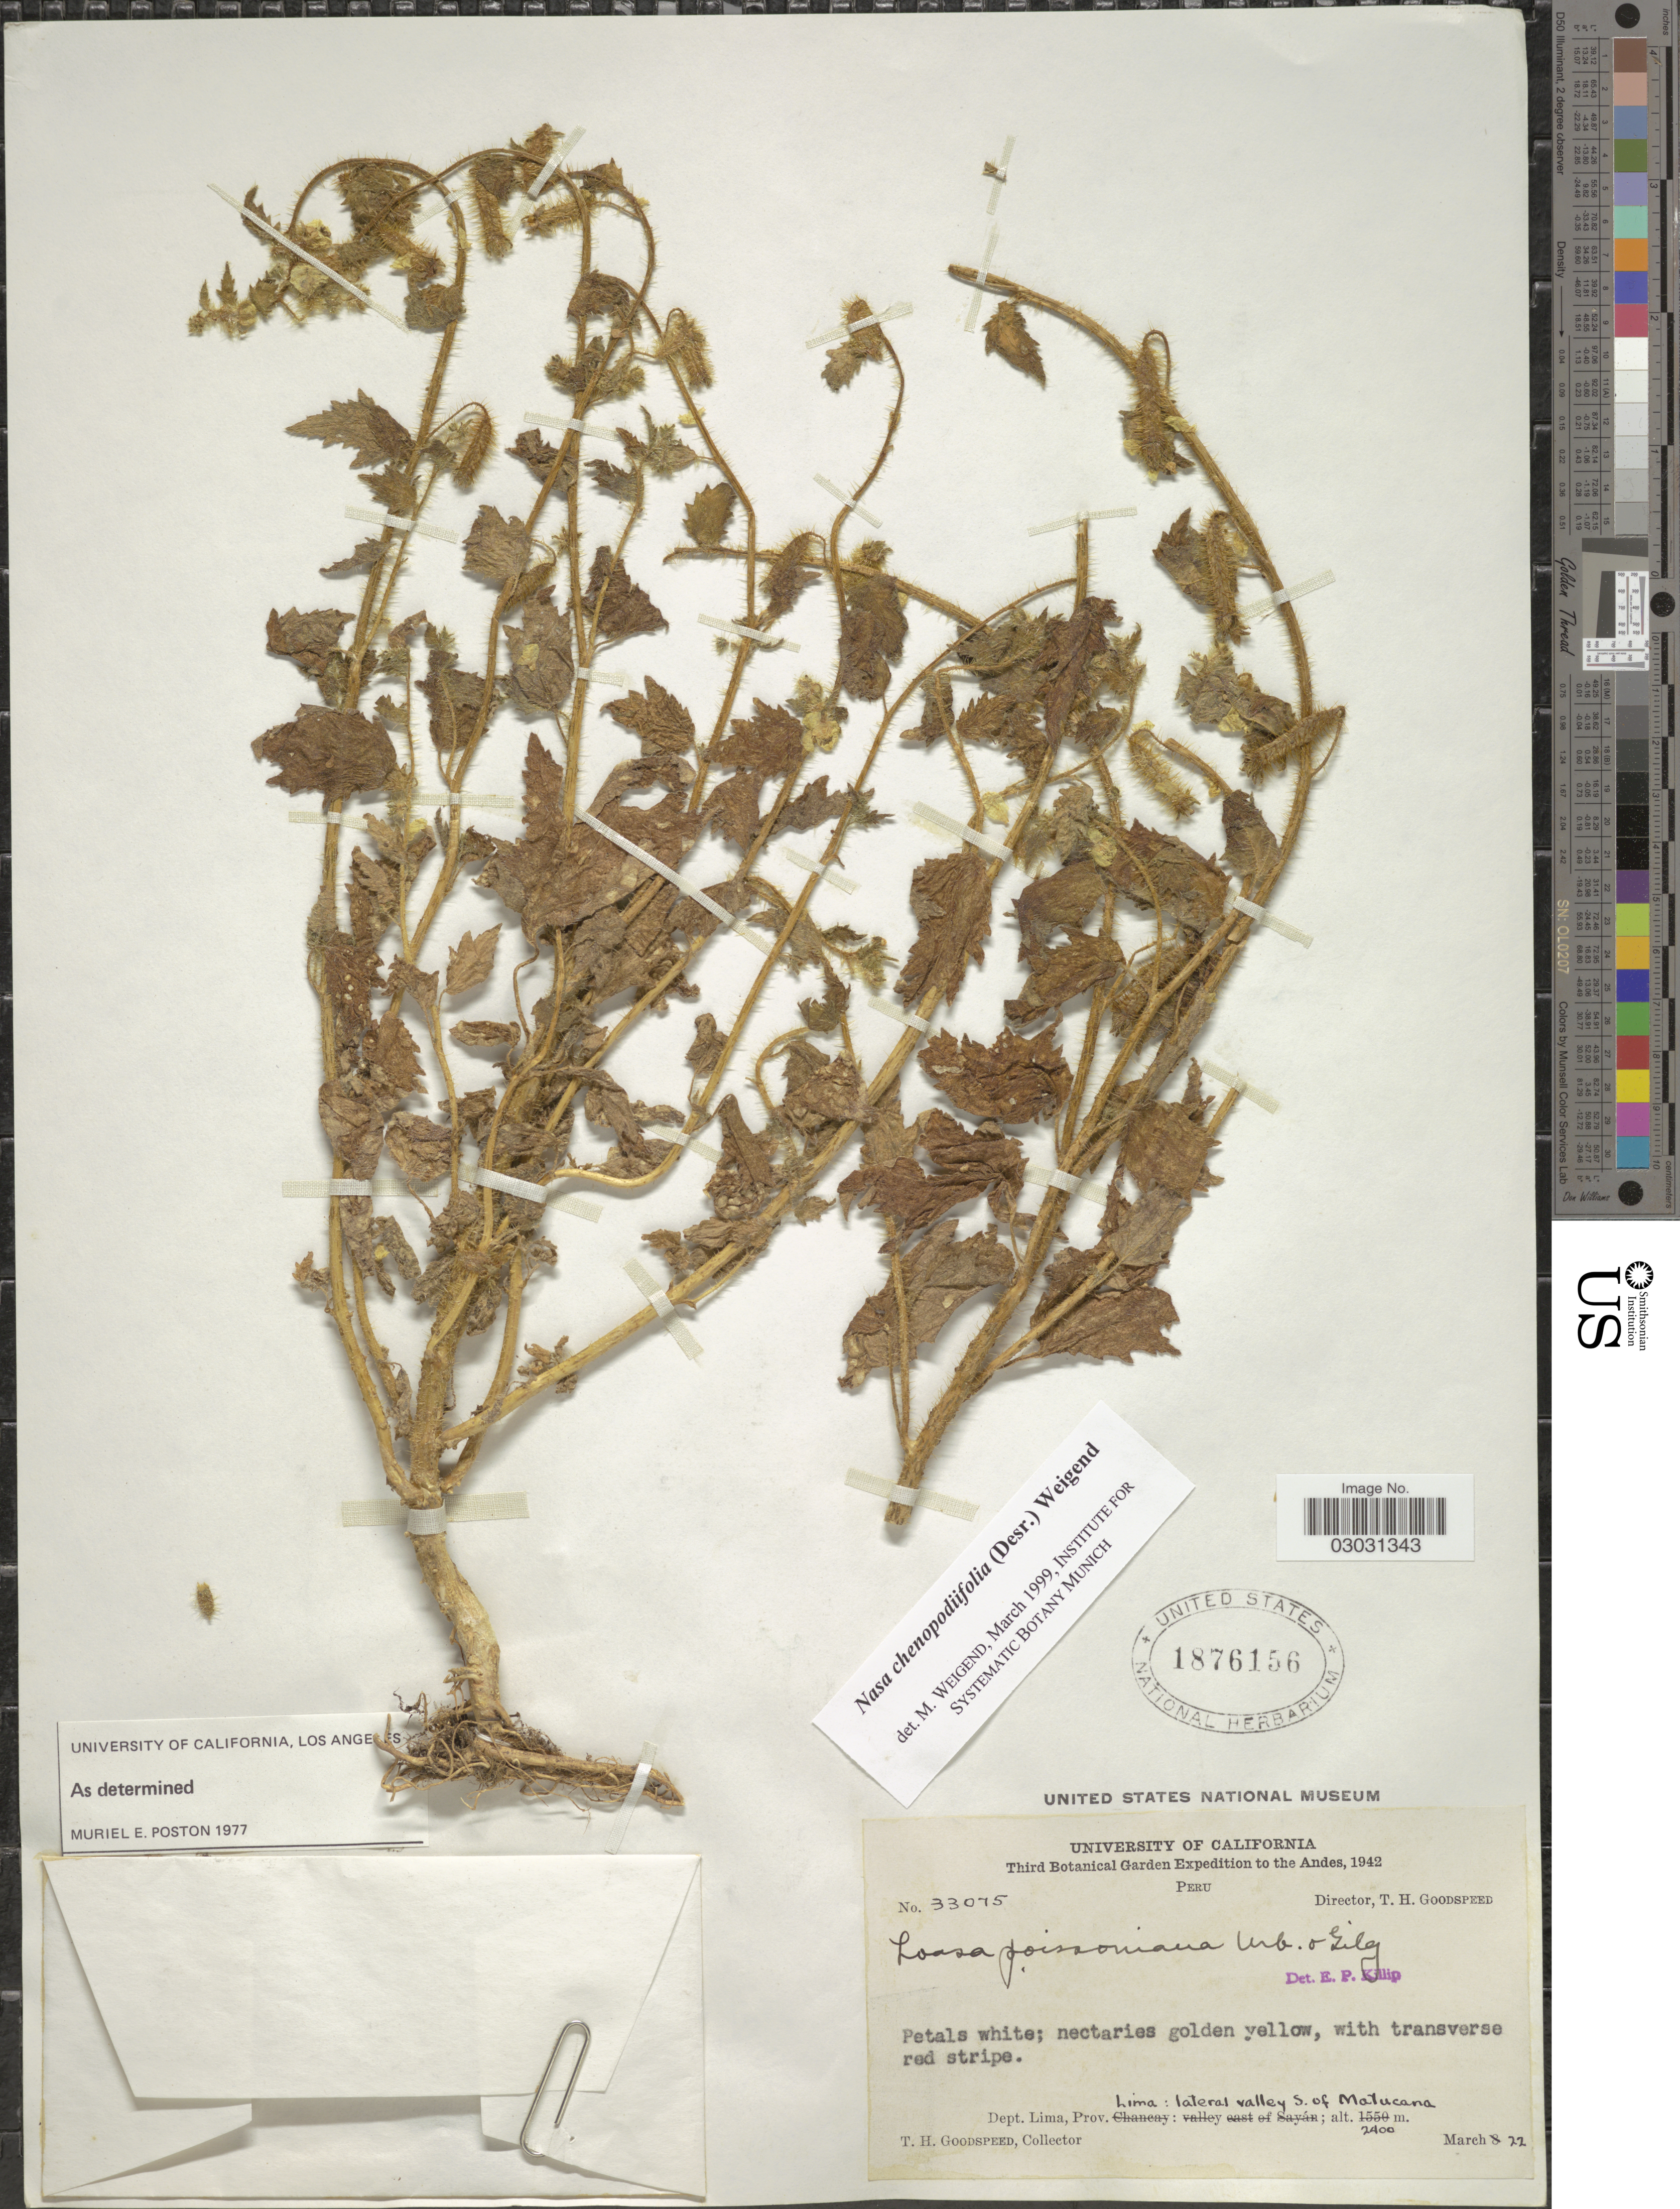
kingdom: Plantae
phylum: Tracheophyta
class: Magnoliopsida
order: Cornales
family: Loasaceae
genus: Nasa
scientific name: Nasa chenopodiifolia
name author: (Desr.) Weigend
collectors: T. Goodspeed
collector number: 33075*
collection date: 1942-03-22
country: Peru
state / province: Lima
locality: The Andes, Dept. Lima, Prov. Lima: lateral valley S. of Matucana.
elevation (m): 2400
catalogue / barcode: US 1876156